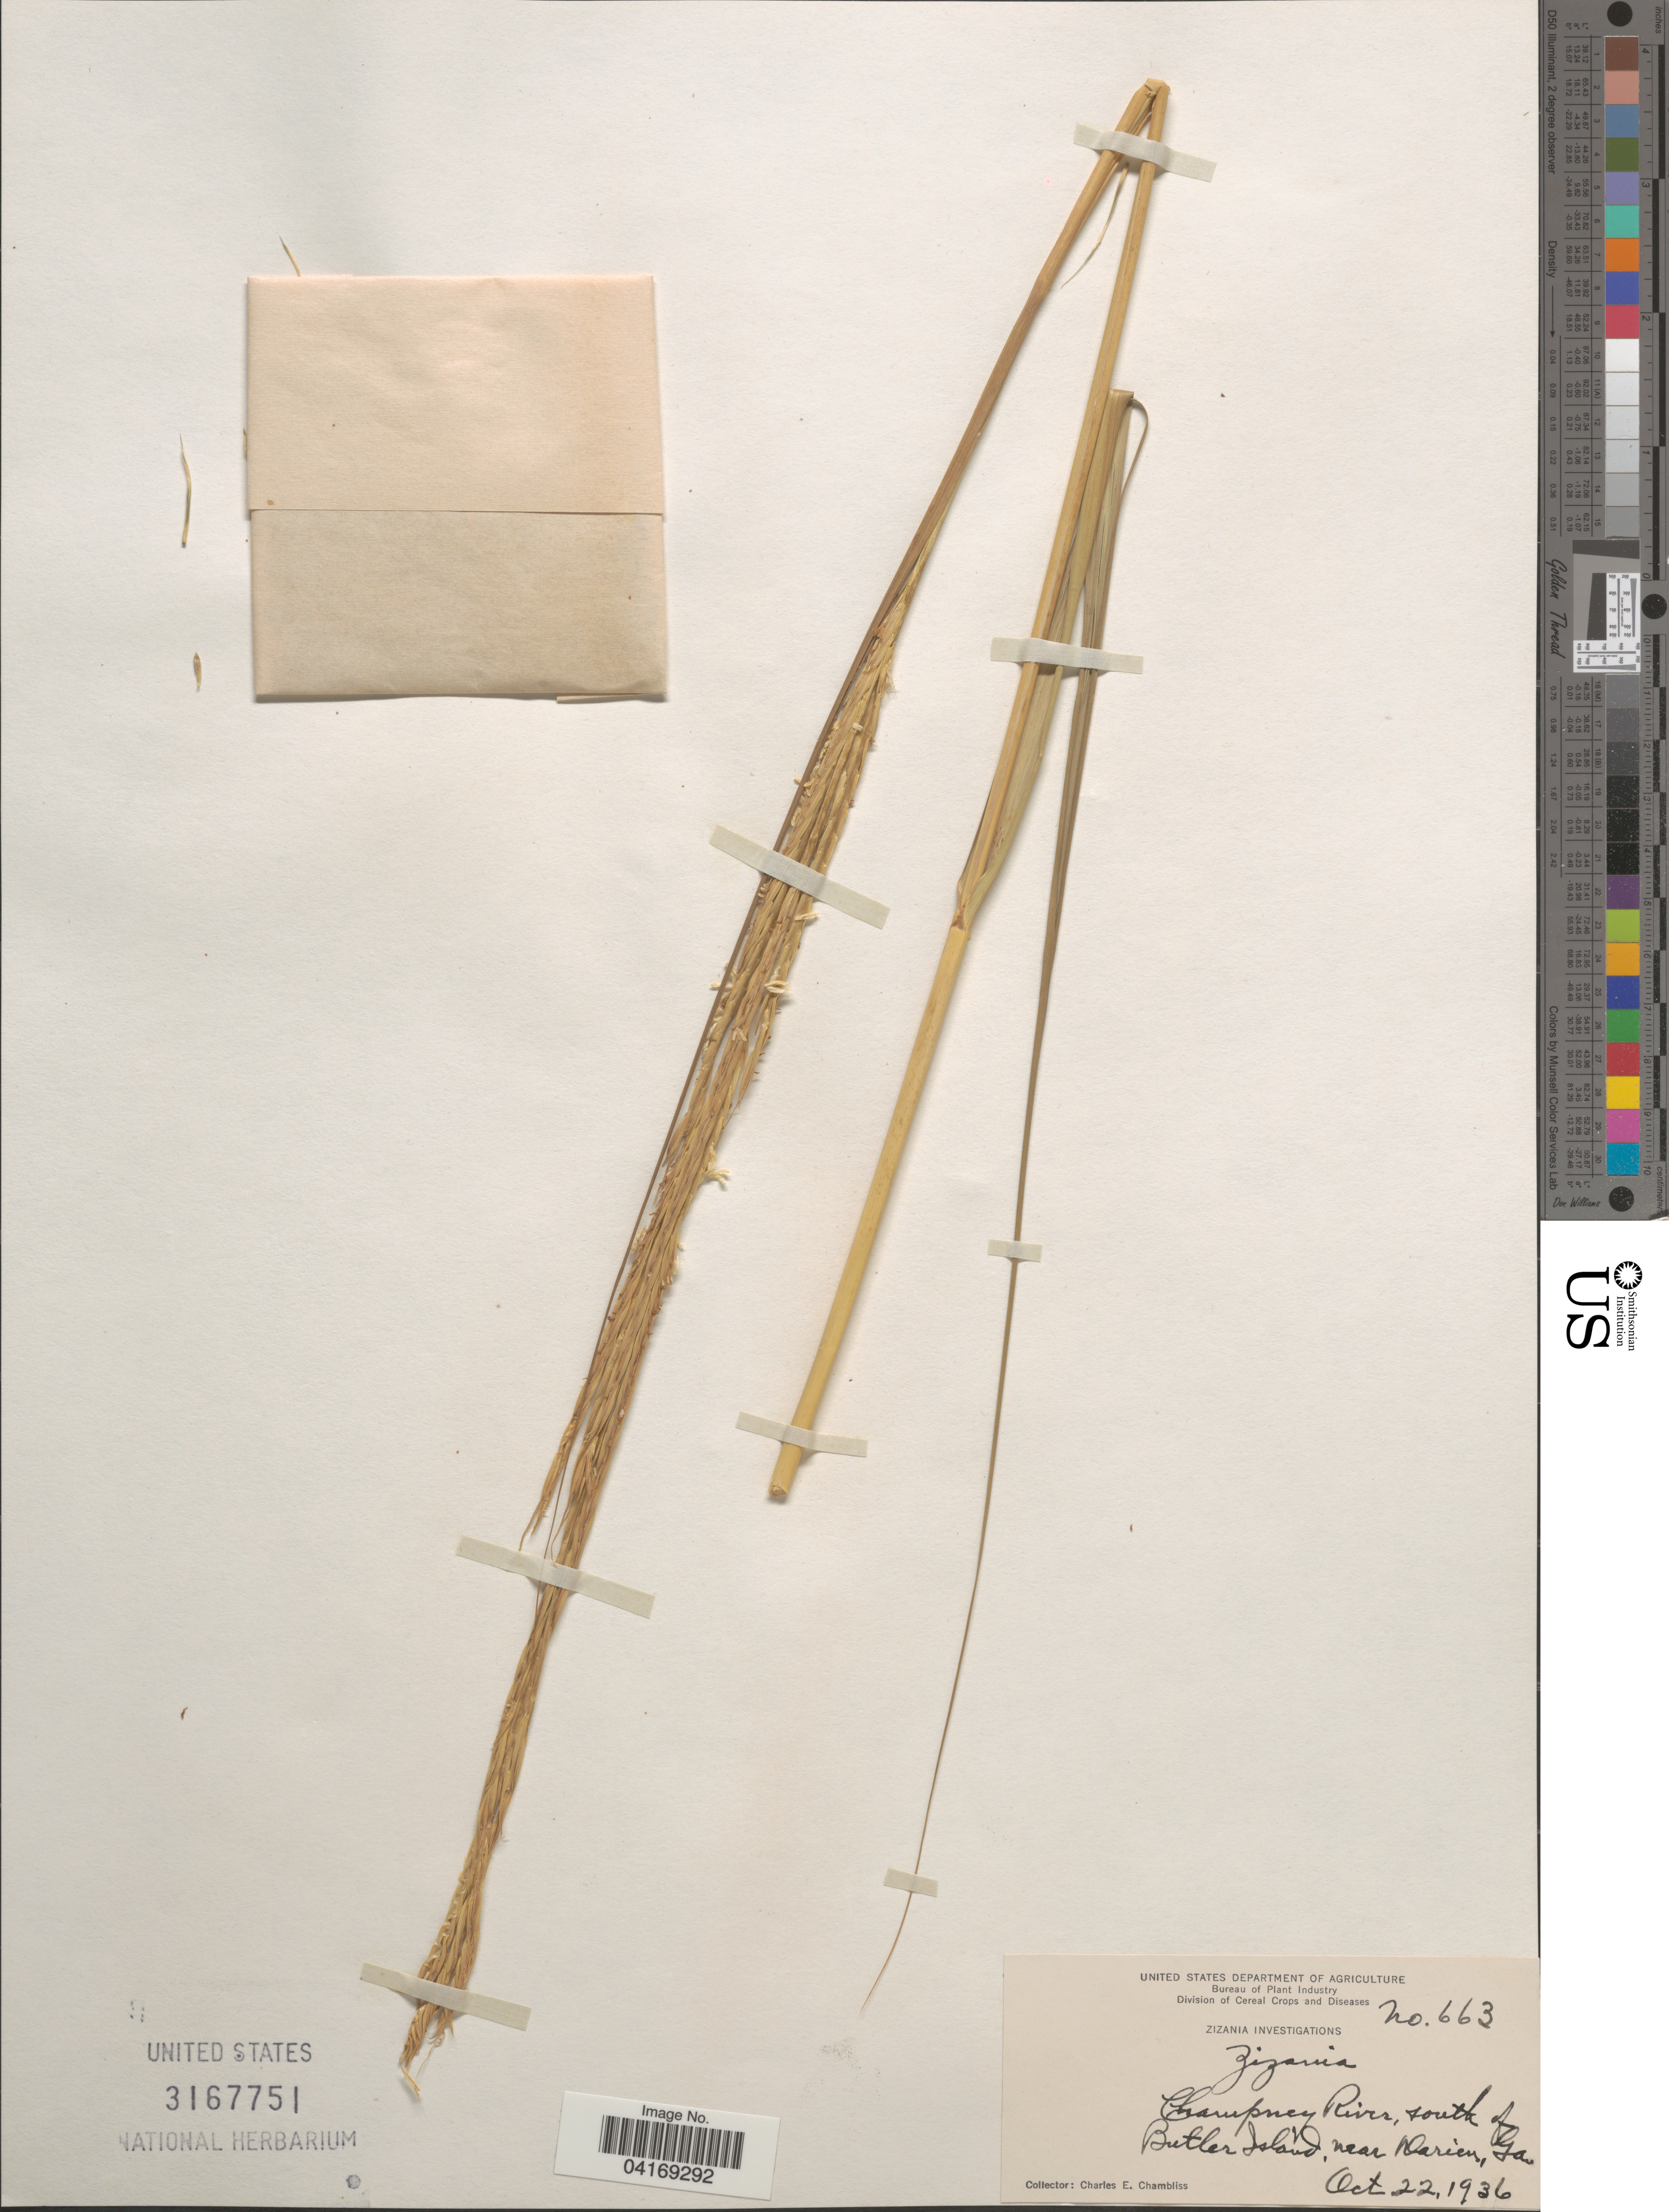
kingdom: Plantae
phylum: Tracheophyta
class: Liliopsida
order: Poales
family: Poaceae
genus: Zizania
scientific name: Zizania sp.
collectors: C. Chambliss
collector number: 663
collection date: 1936-10-22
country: United States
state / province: Georgia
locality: Champney River, south of Butler Island, near Darien.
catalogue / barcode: US 3167751